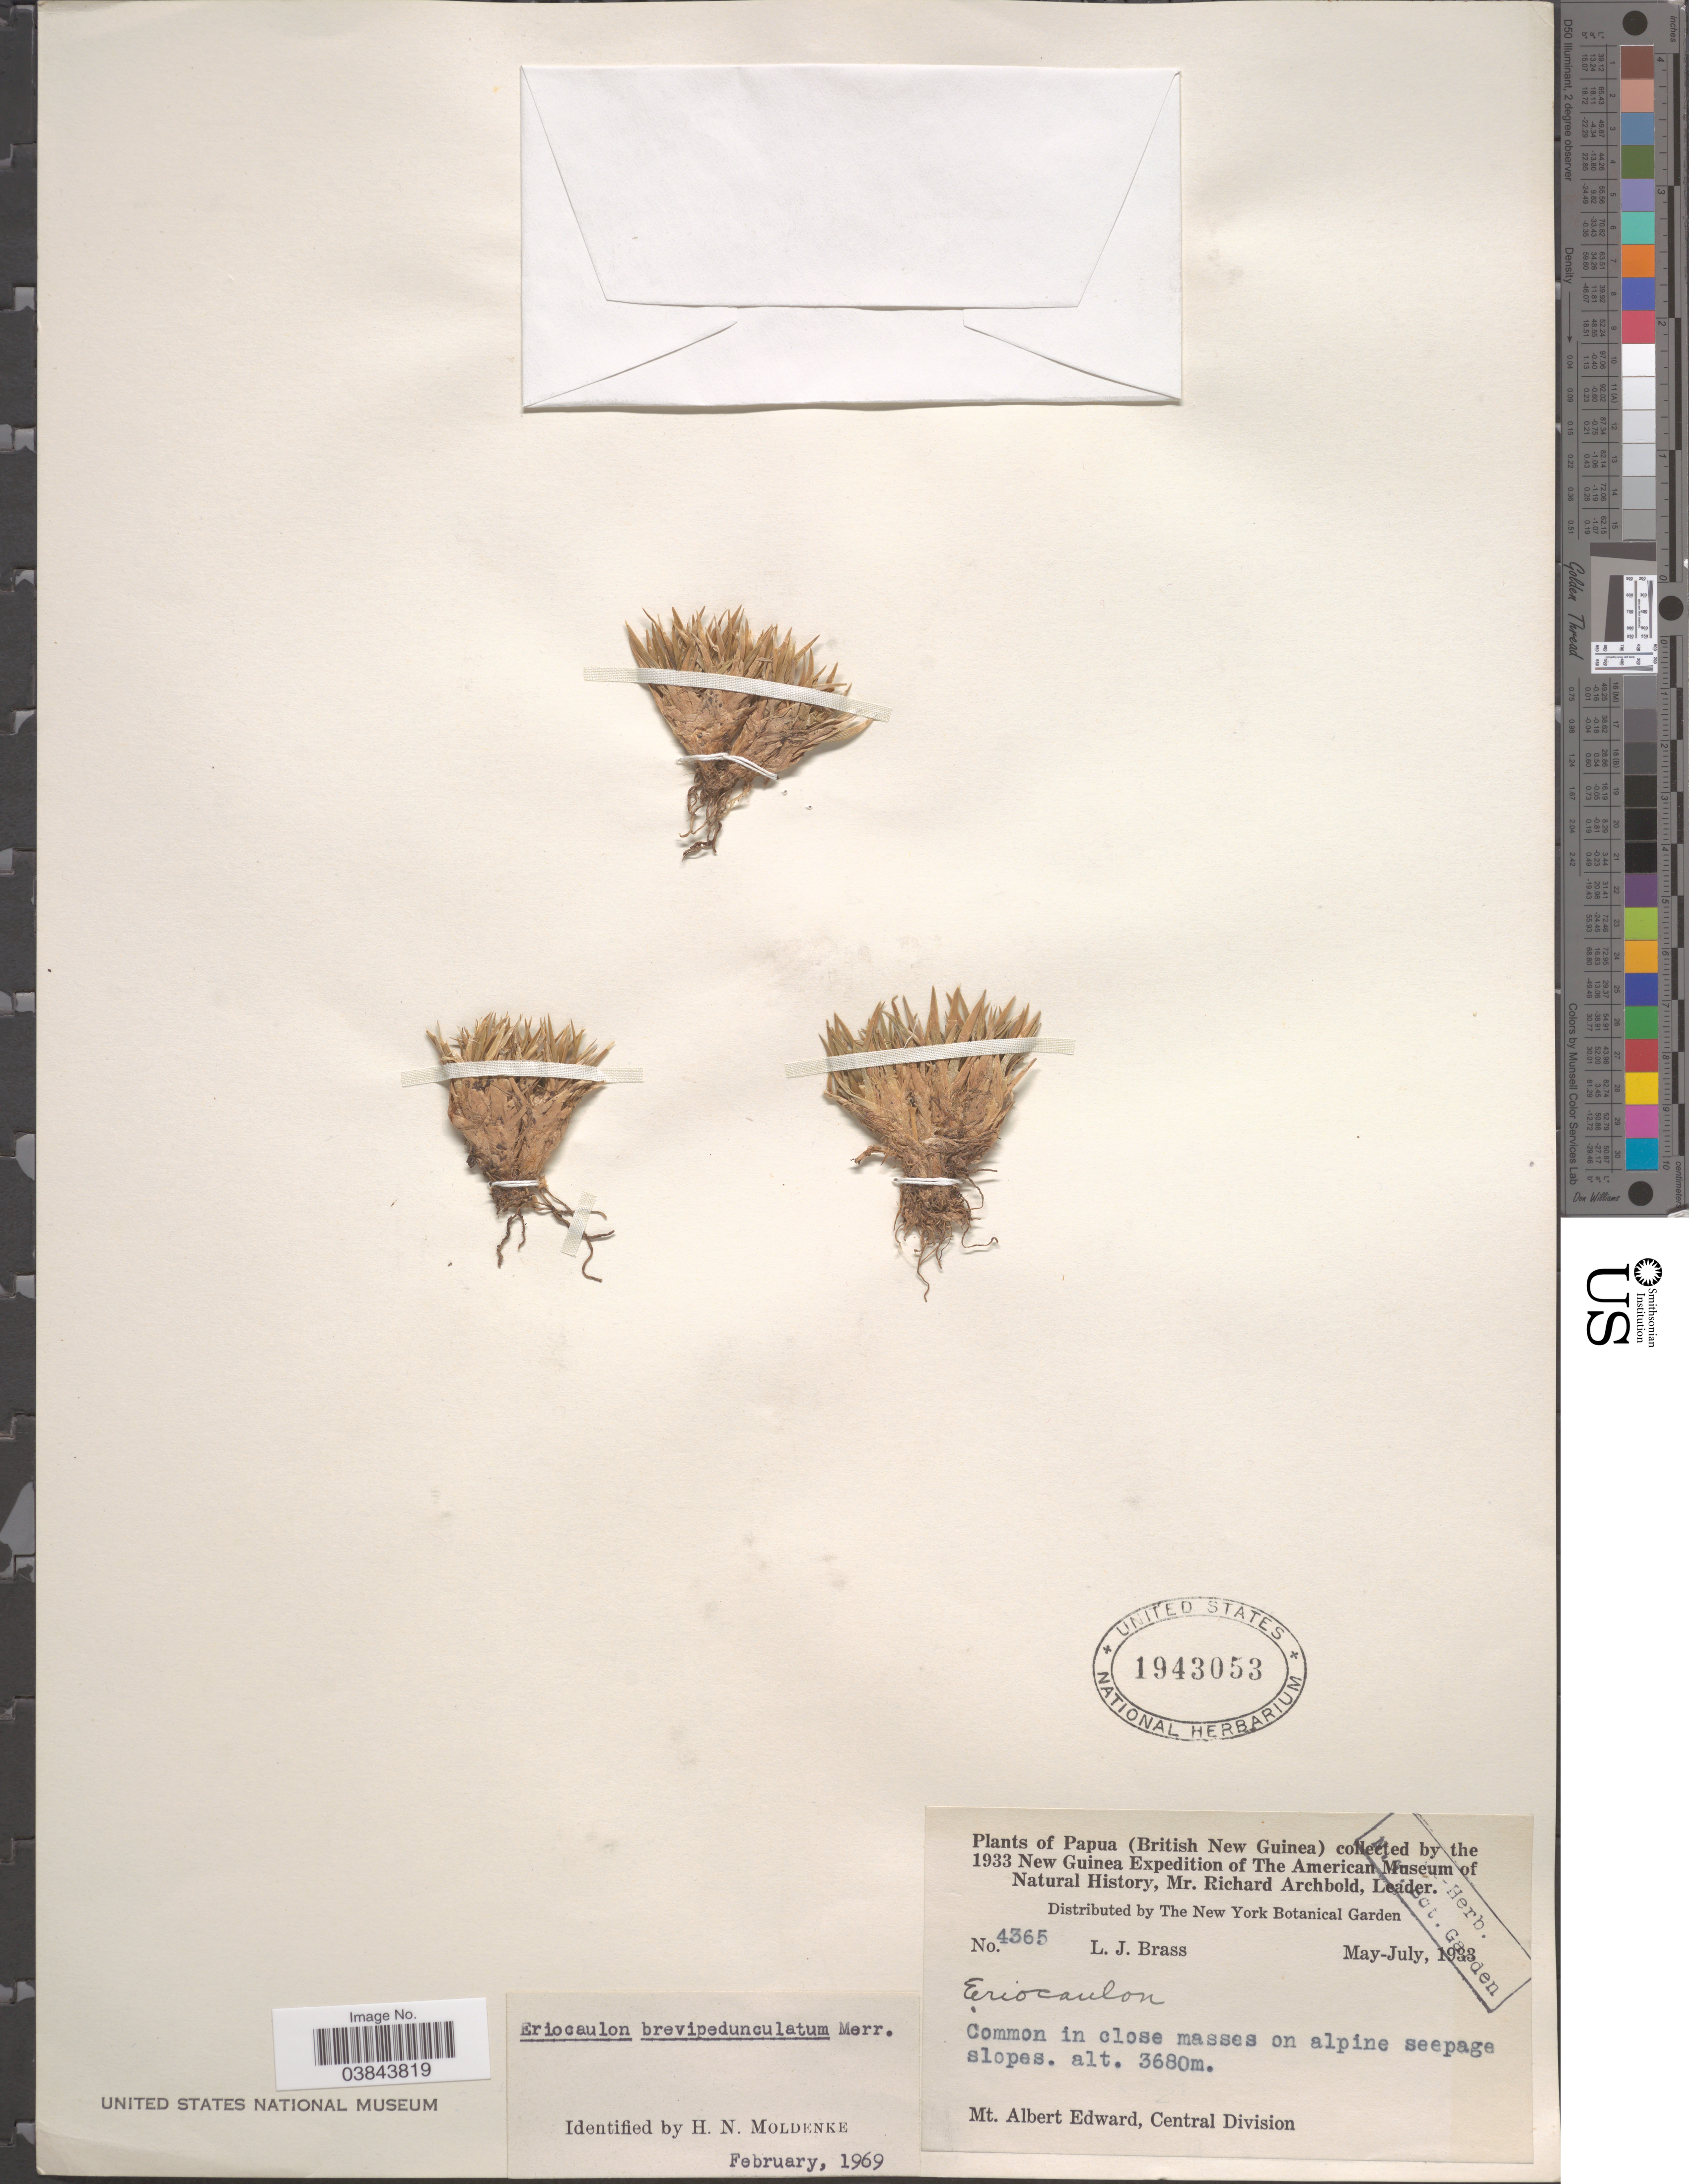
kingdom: Plantae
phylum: Tracheophyta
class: Liliopsida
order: Poales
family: Eriocaulaceae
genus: Eriocaulon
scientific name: Eriocaulon brevipedunculatum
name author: Merr.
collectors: L. J. Brass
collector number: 4365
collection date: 1933-05/1933-07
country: Papua New Guinea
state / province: Central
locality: Papua (British New Guinea). New Guinea. In close masses on alpine seepage slopes. Mt. Albert Edward, Central Division.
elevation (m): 3680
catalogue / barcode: US 1943053